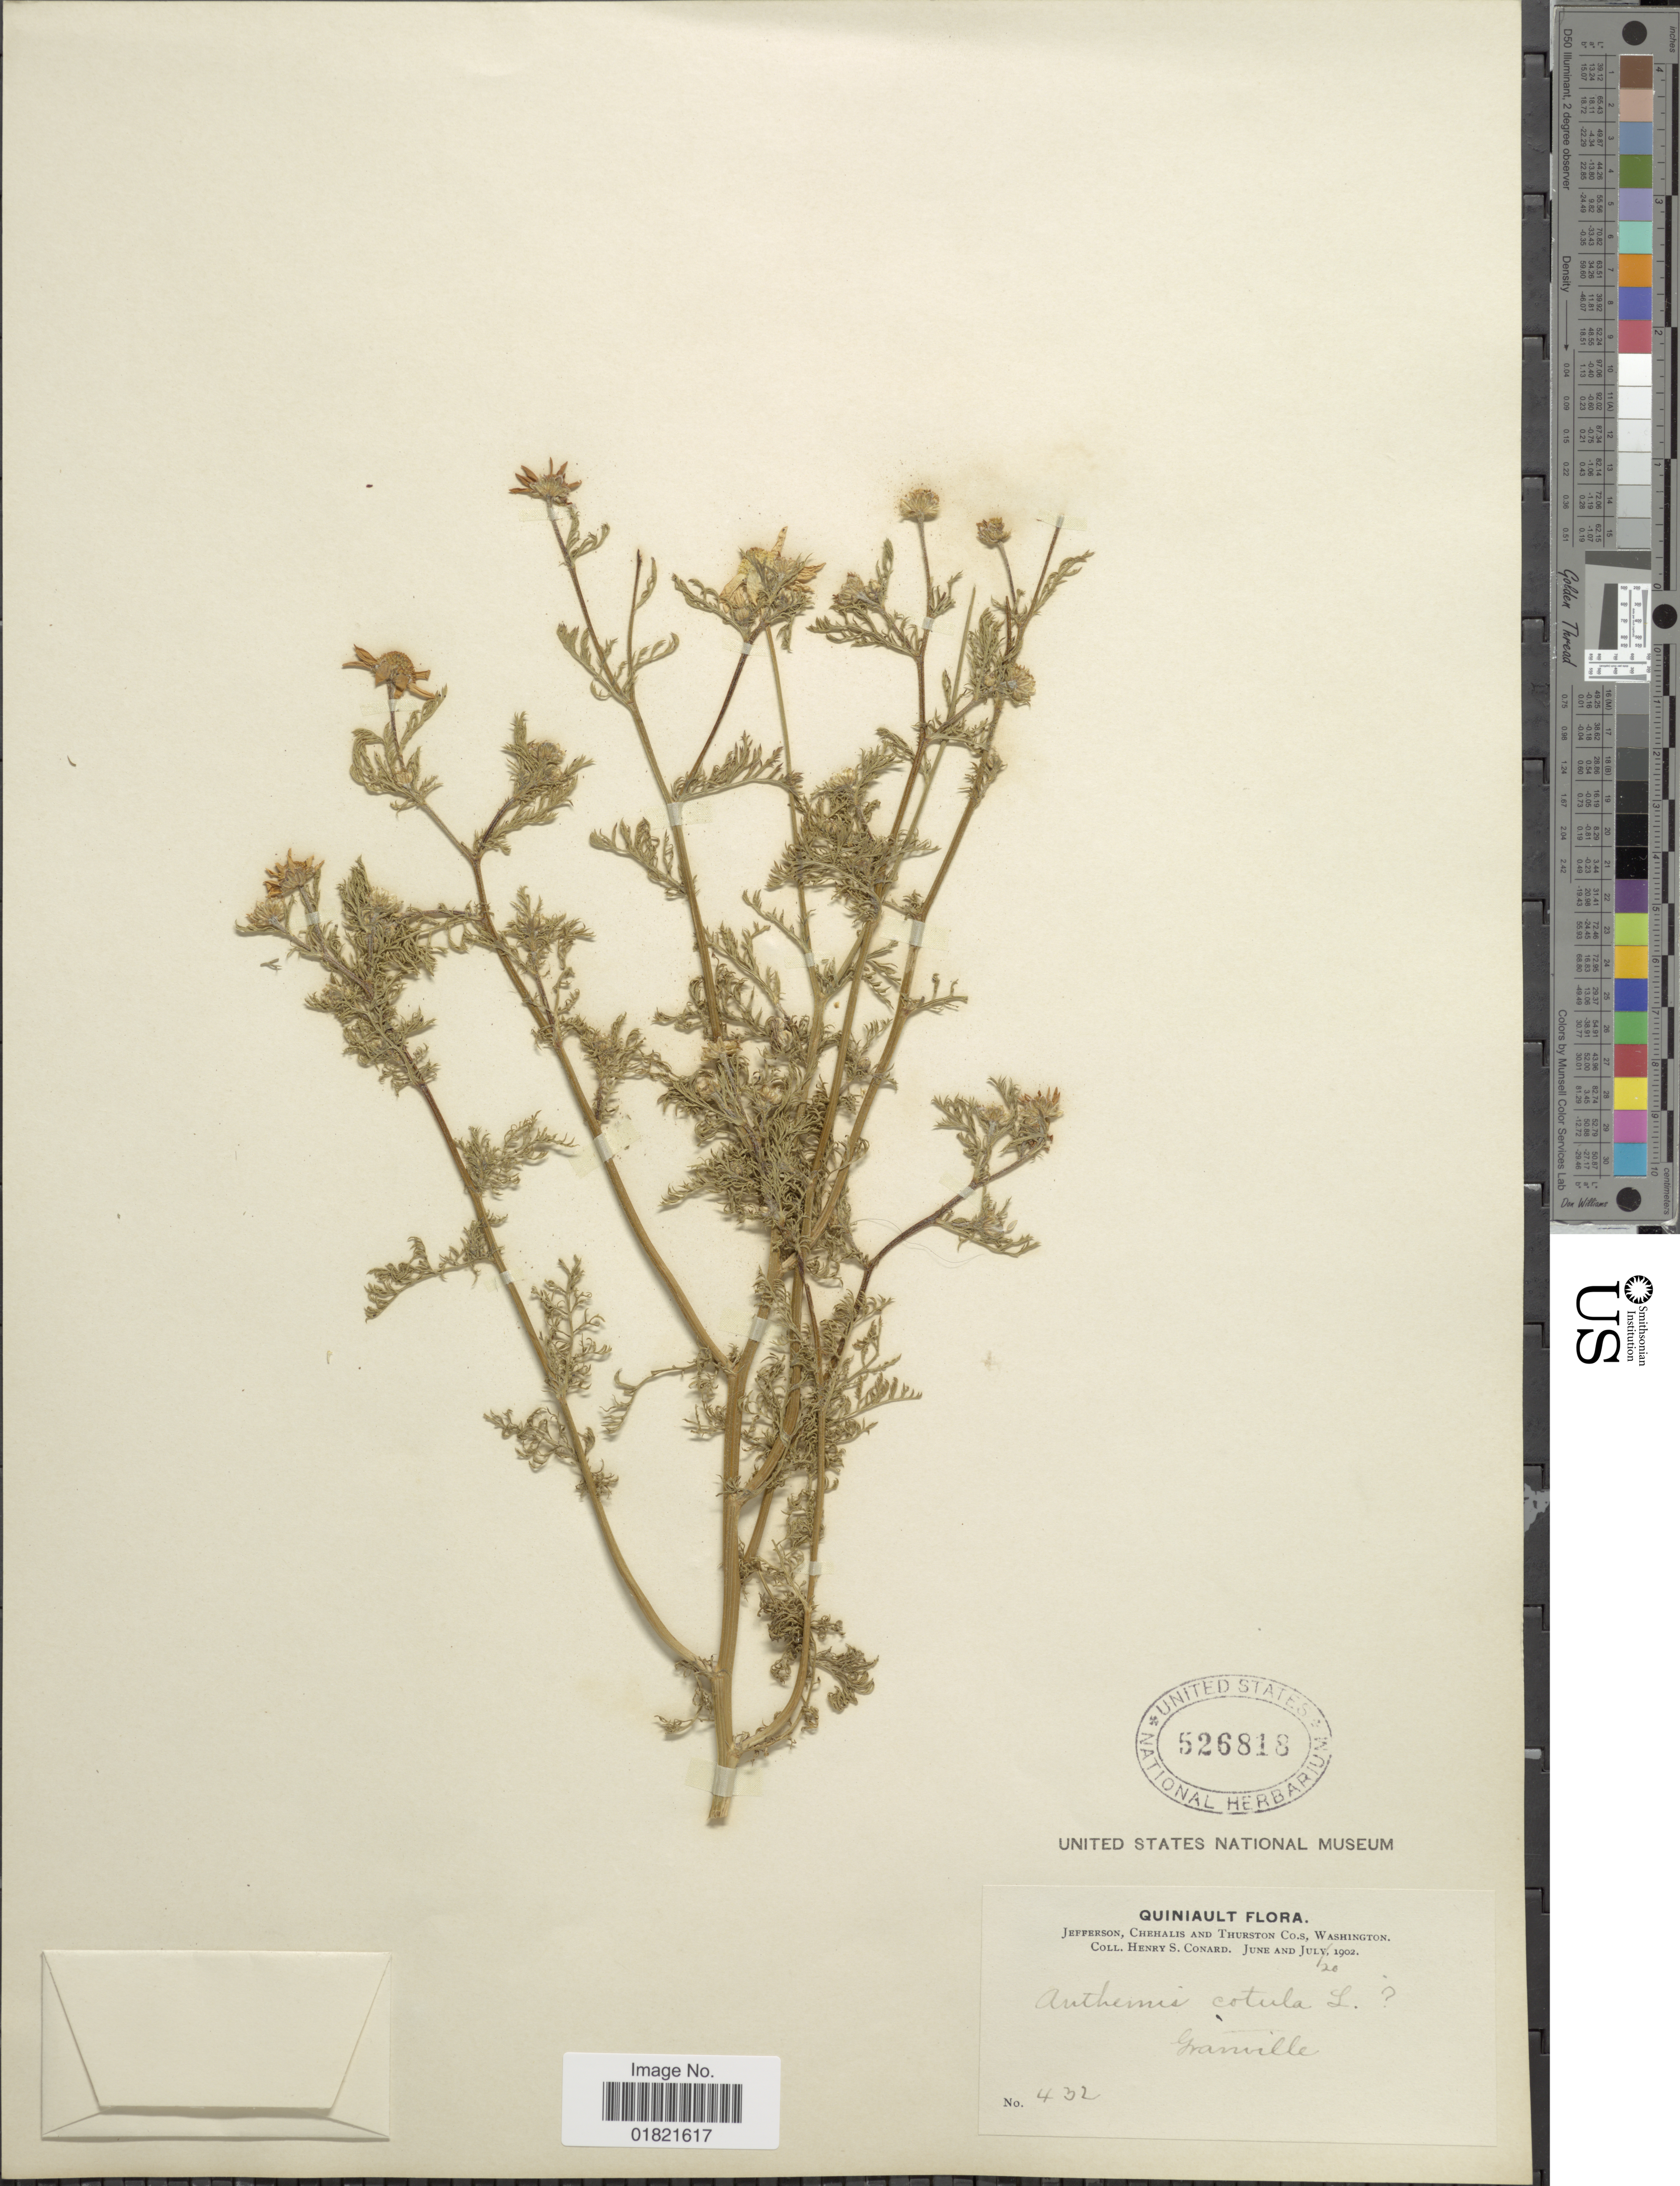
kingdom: Plantae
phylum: Tracheophyta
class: Magnoliopsida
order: Asterales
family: Asteraceae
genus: Anthemis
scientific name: Anthemis cotula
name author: L.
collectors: H. S. Conard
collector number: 432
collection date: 1902-06-20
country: United States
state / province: Washington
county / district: Thurston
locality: Jefferson, Chehalis and Thurston Co.s, Washington, Granville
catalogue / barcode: US 526818